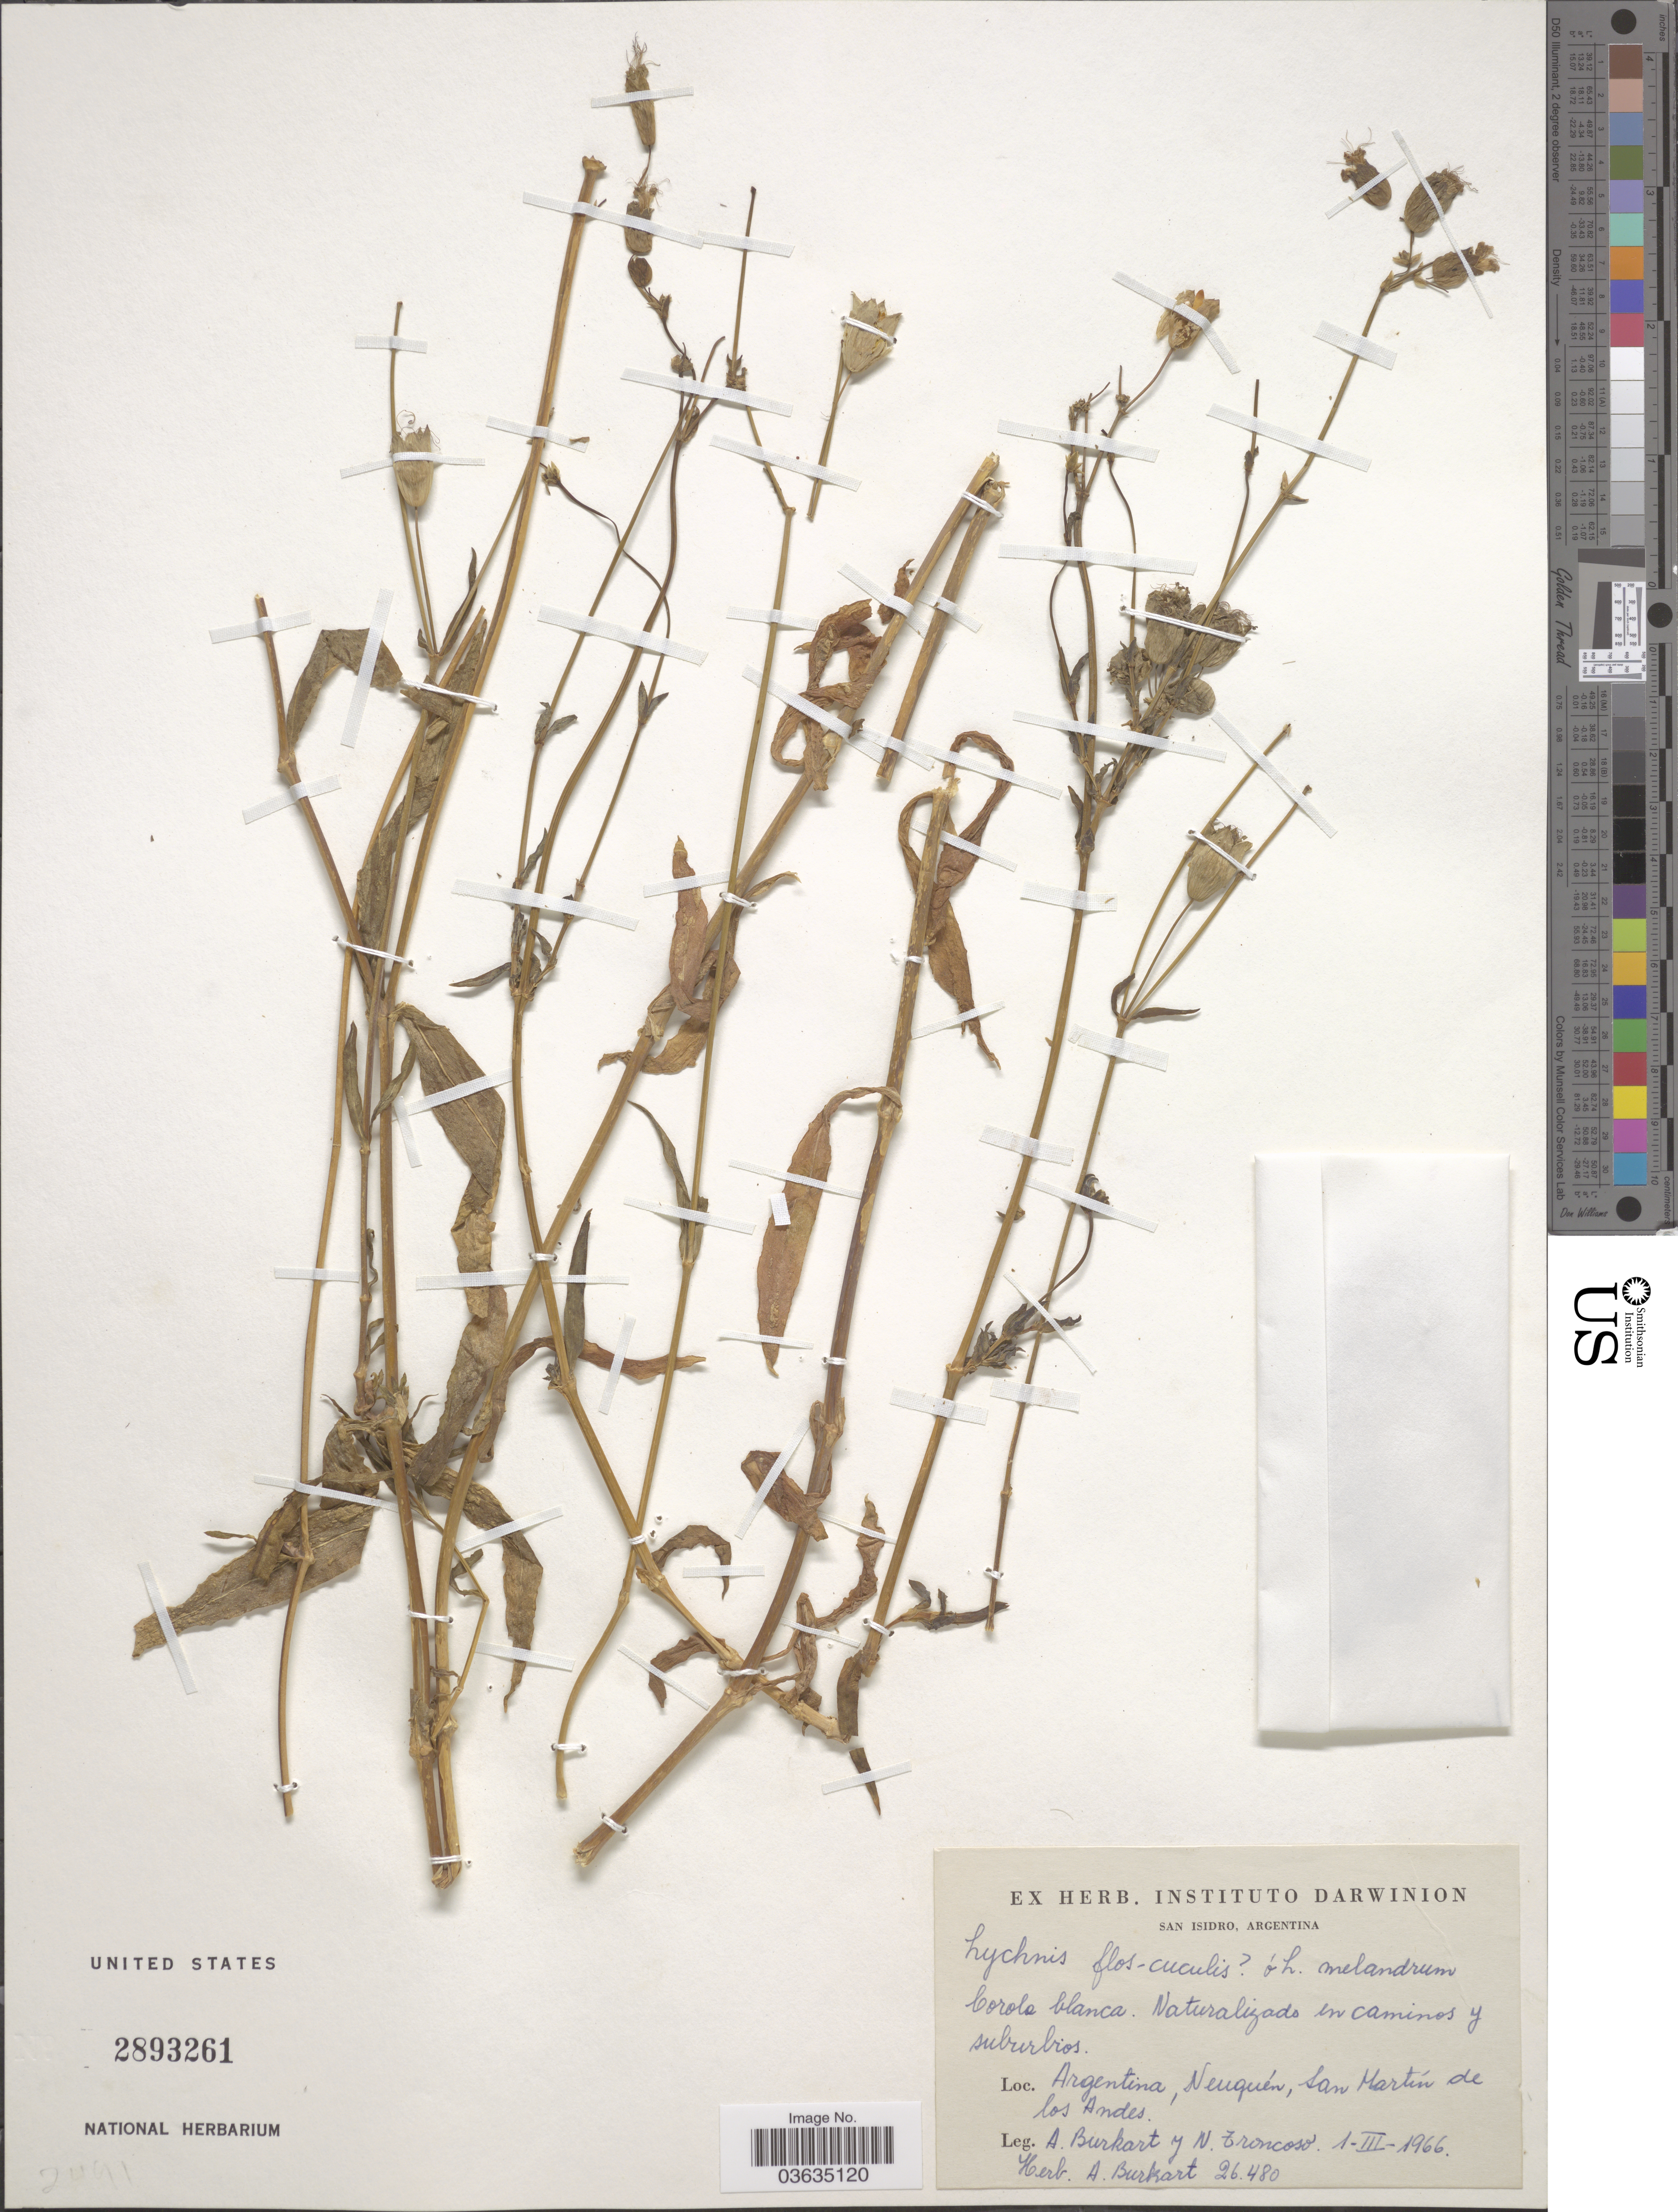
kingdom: Plantae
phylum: Tracheophyta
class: Magnoliopsida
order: Caryophyllales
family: Caryophyllaceae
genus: Silene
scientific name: Silene sp.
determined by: Strong, Mark T., (BOT), Smithsonian Institution - National Museum of Natural History (UNITED STATES)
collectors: A. E. Burkart & N. Troncoso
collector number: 26480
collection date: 1966-03-01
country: Argentina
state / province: Neuquen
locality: San Martín de los Andes.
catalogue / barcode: US 2893261